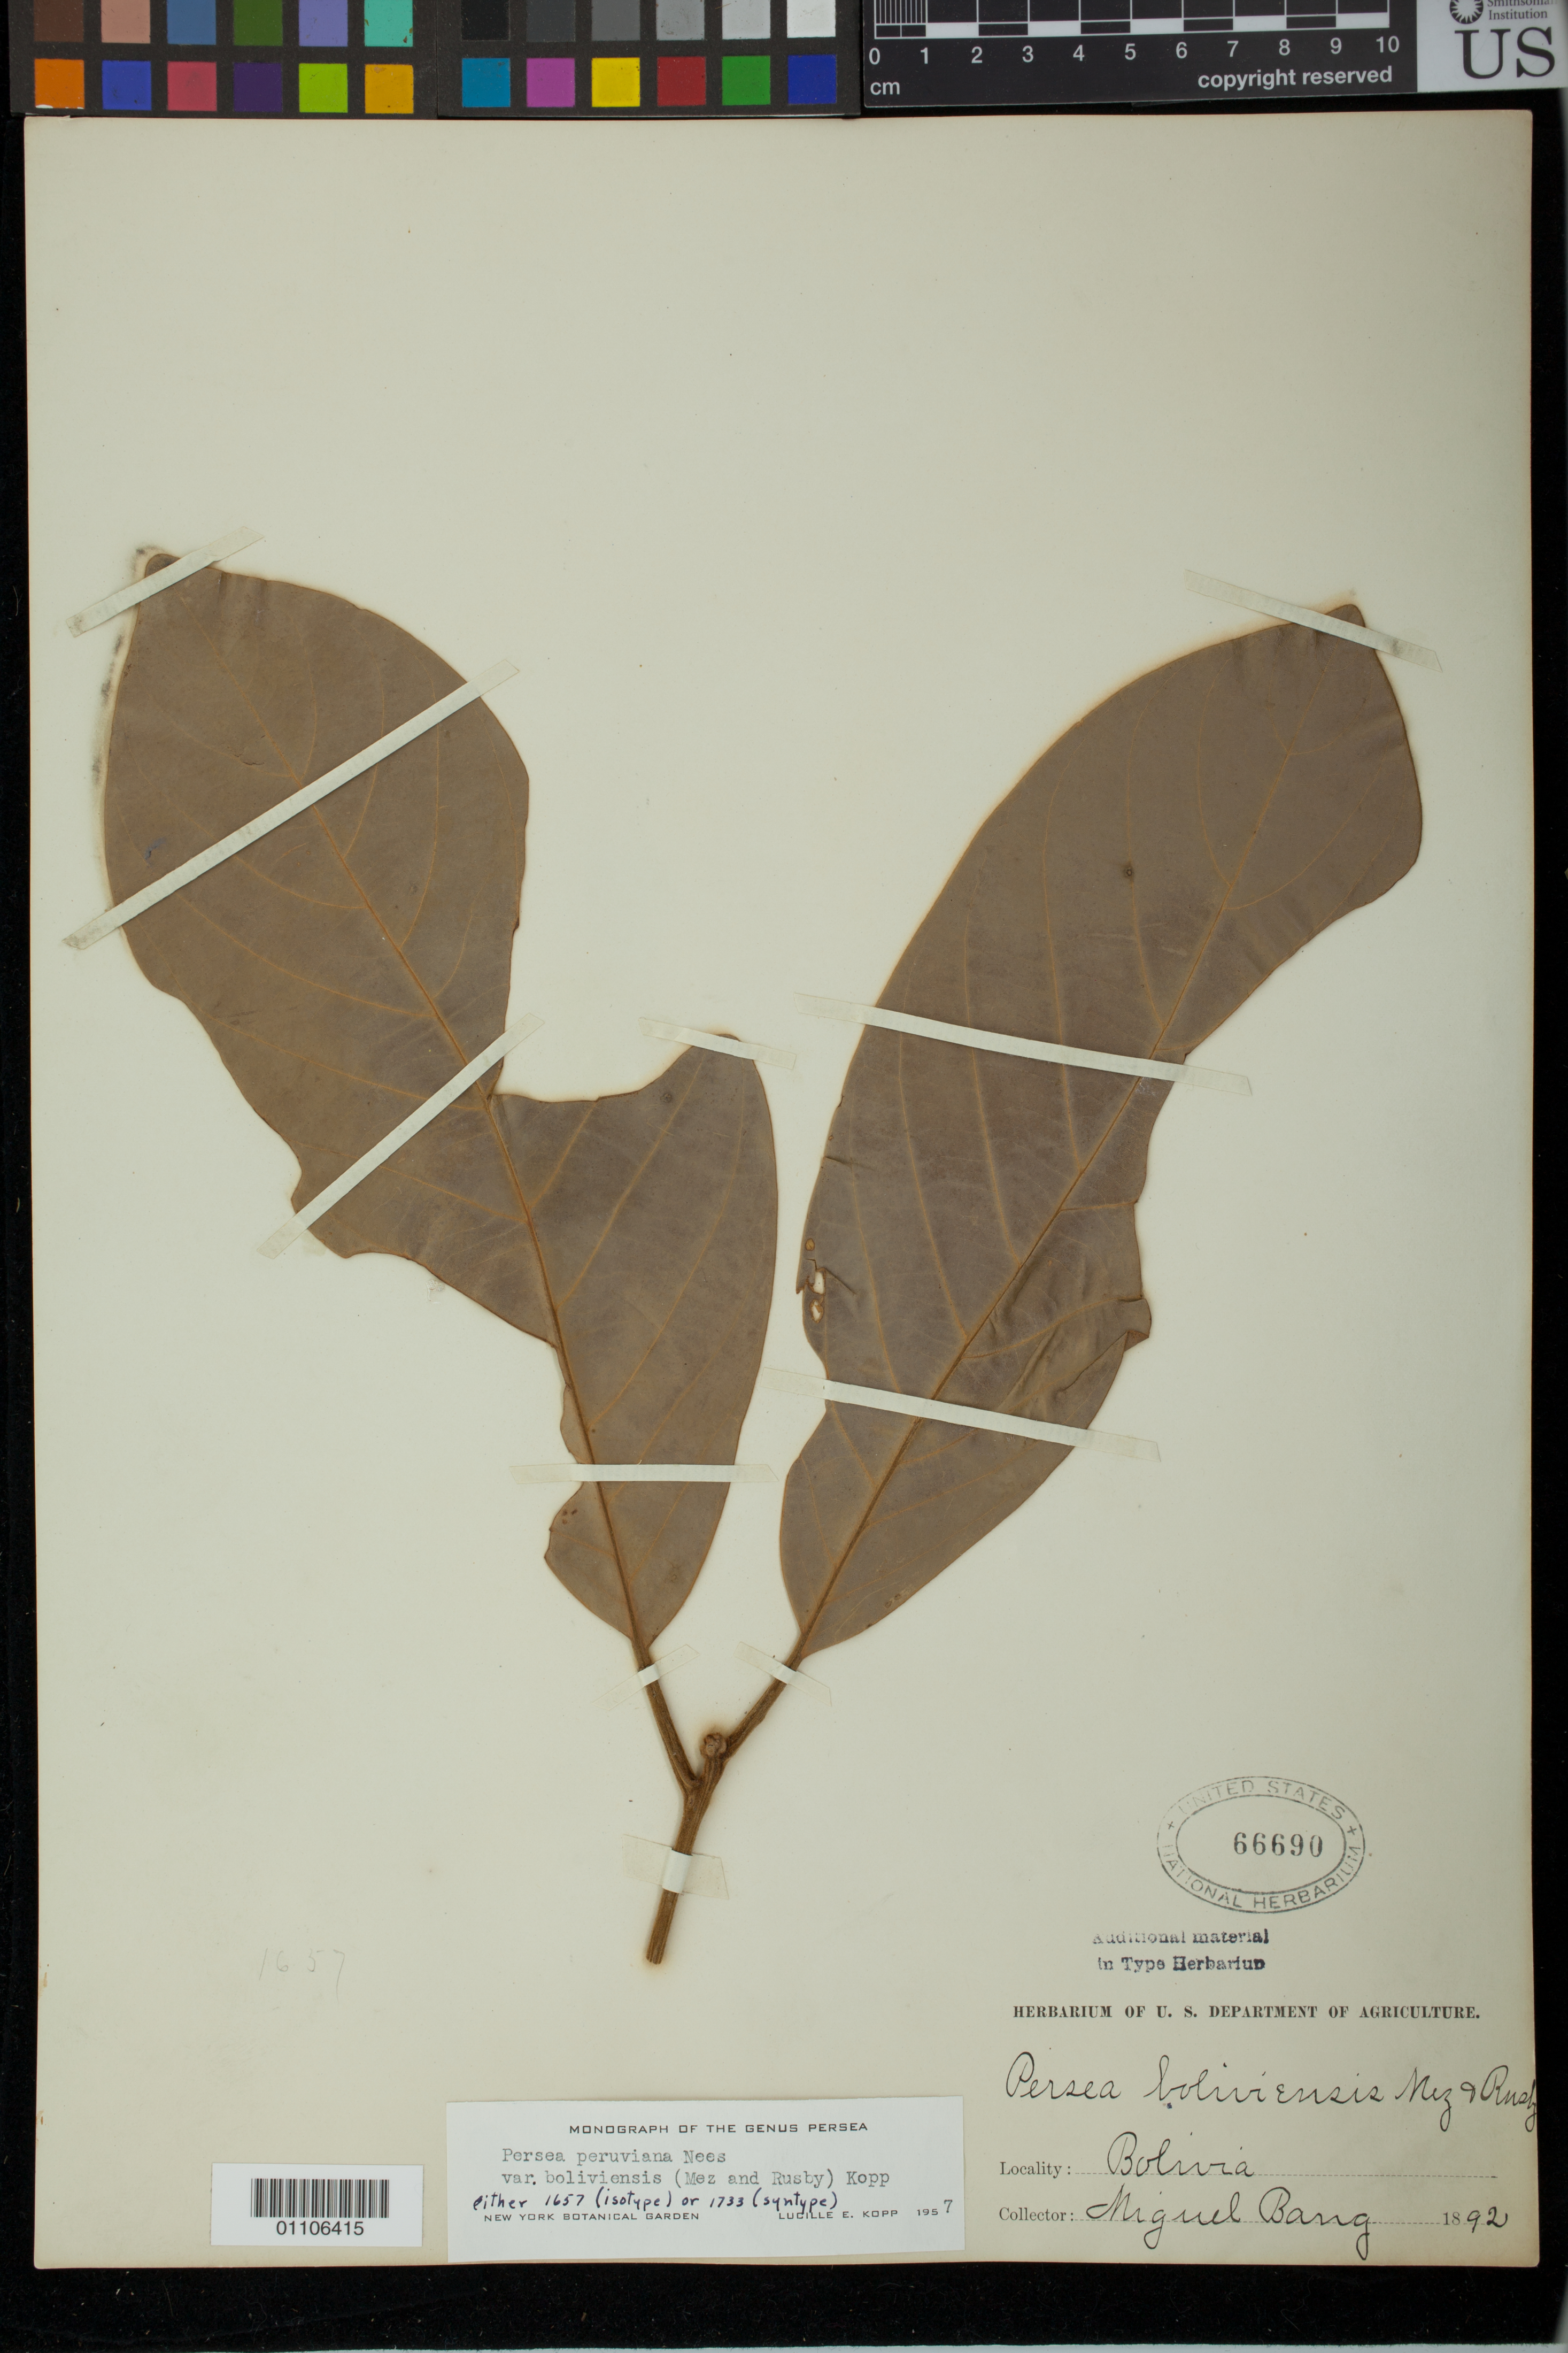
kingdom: Plantae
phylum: Tracheophyta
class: Magnoliopsida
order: Laurales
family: Lauraceae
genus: Persea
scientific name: Persea boliviensis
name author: Mez & Rusby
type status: Syntype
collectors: M. Bang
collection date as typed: Dec 1892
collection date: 1892-12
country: Bolivia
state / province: La Paz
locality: Tipuani-Guanai.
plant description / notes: Specimen without collection number, annotated by L.E. Kopp (1957), "either 1657 (isotype [i.e., isolectotype]) or 1733 (syntype).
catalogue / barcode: US 66690